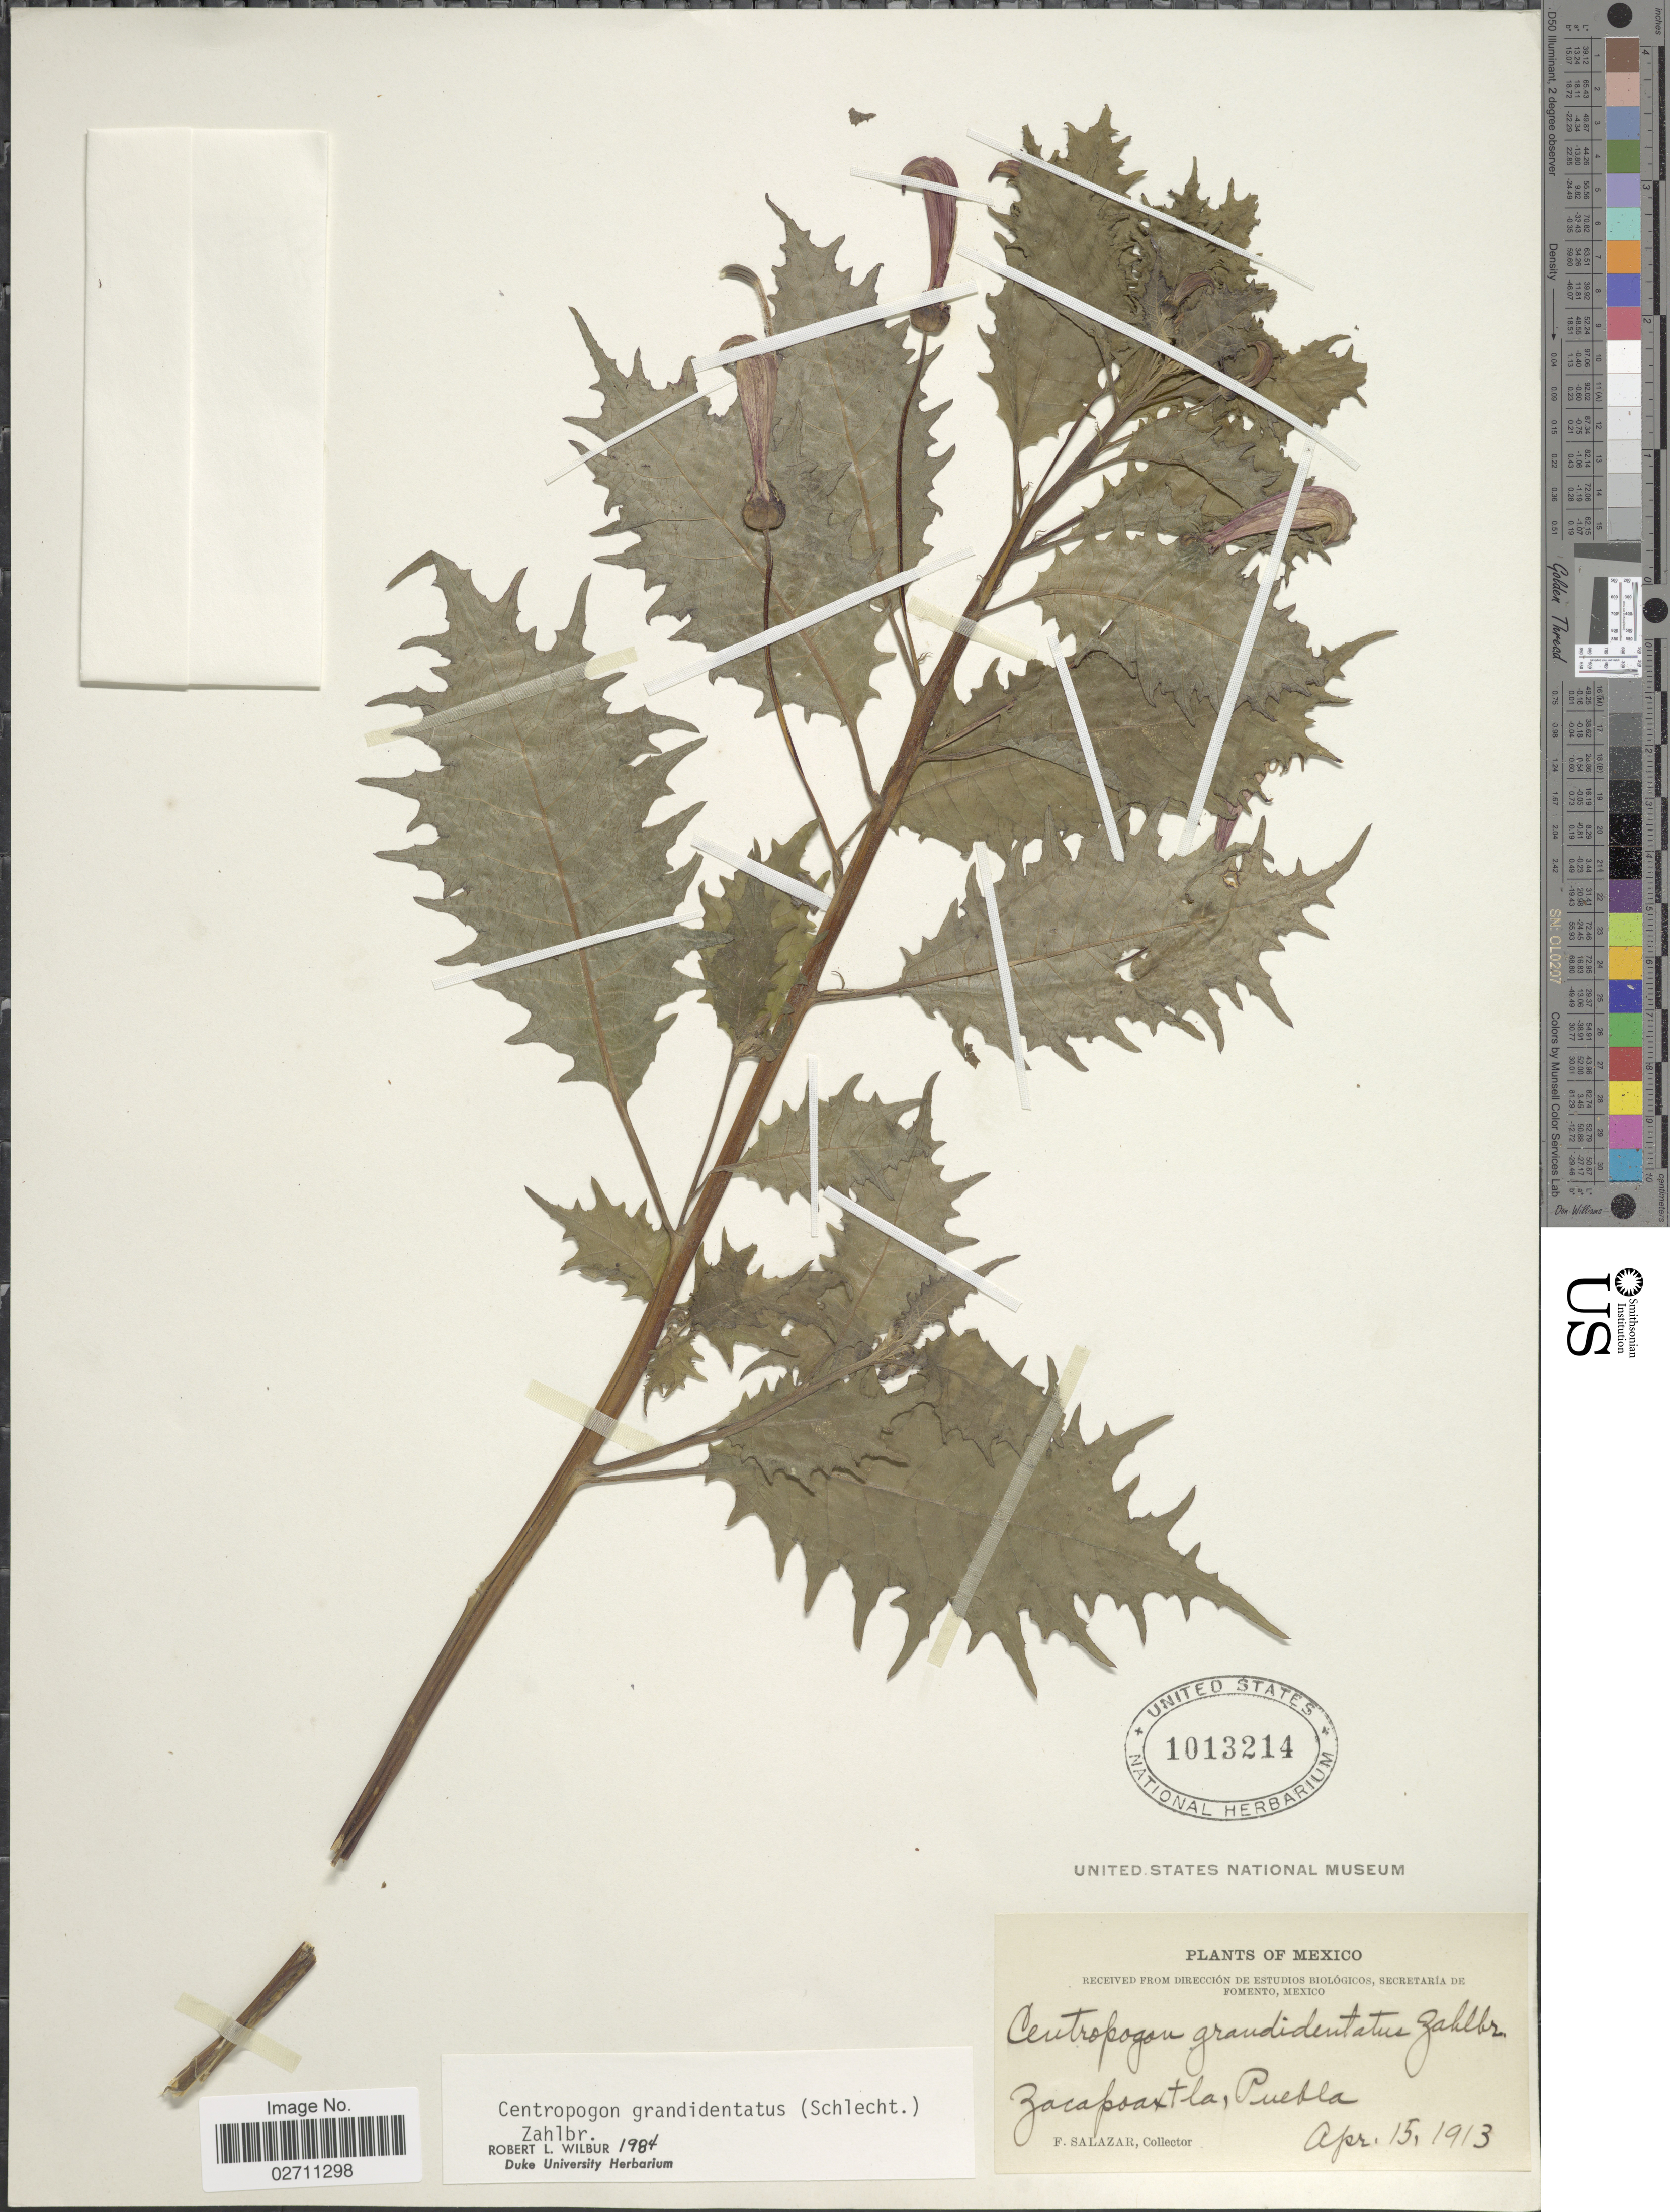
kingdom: Plantae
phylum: Tracheophyta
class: Magnoliopsida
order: Asterales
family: Campanulaceae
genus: Centropogon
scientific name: Centropogon grandidentatus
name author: (Schltdl.) Zahlbr.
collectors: F. Salazar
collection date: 1913-04-15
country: Mexico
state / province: Puebla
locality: Zacapoaxtla.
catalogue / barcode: US 1013214